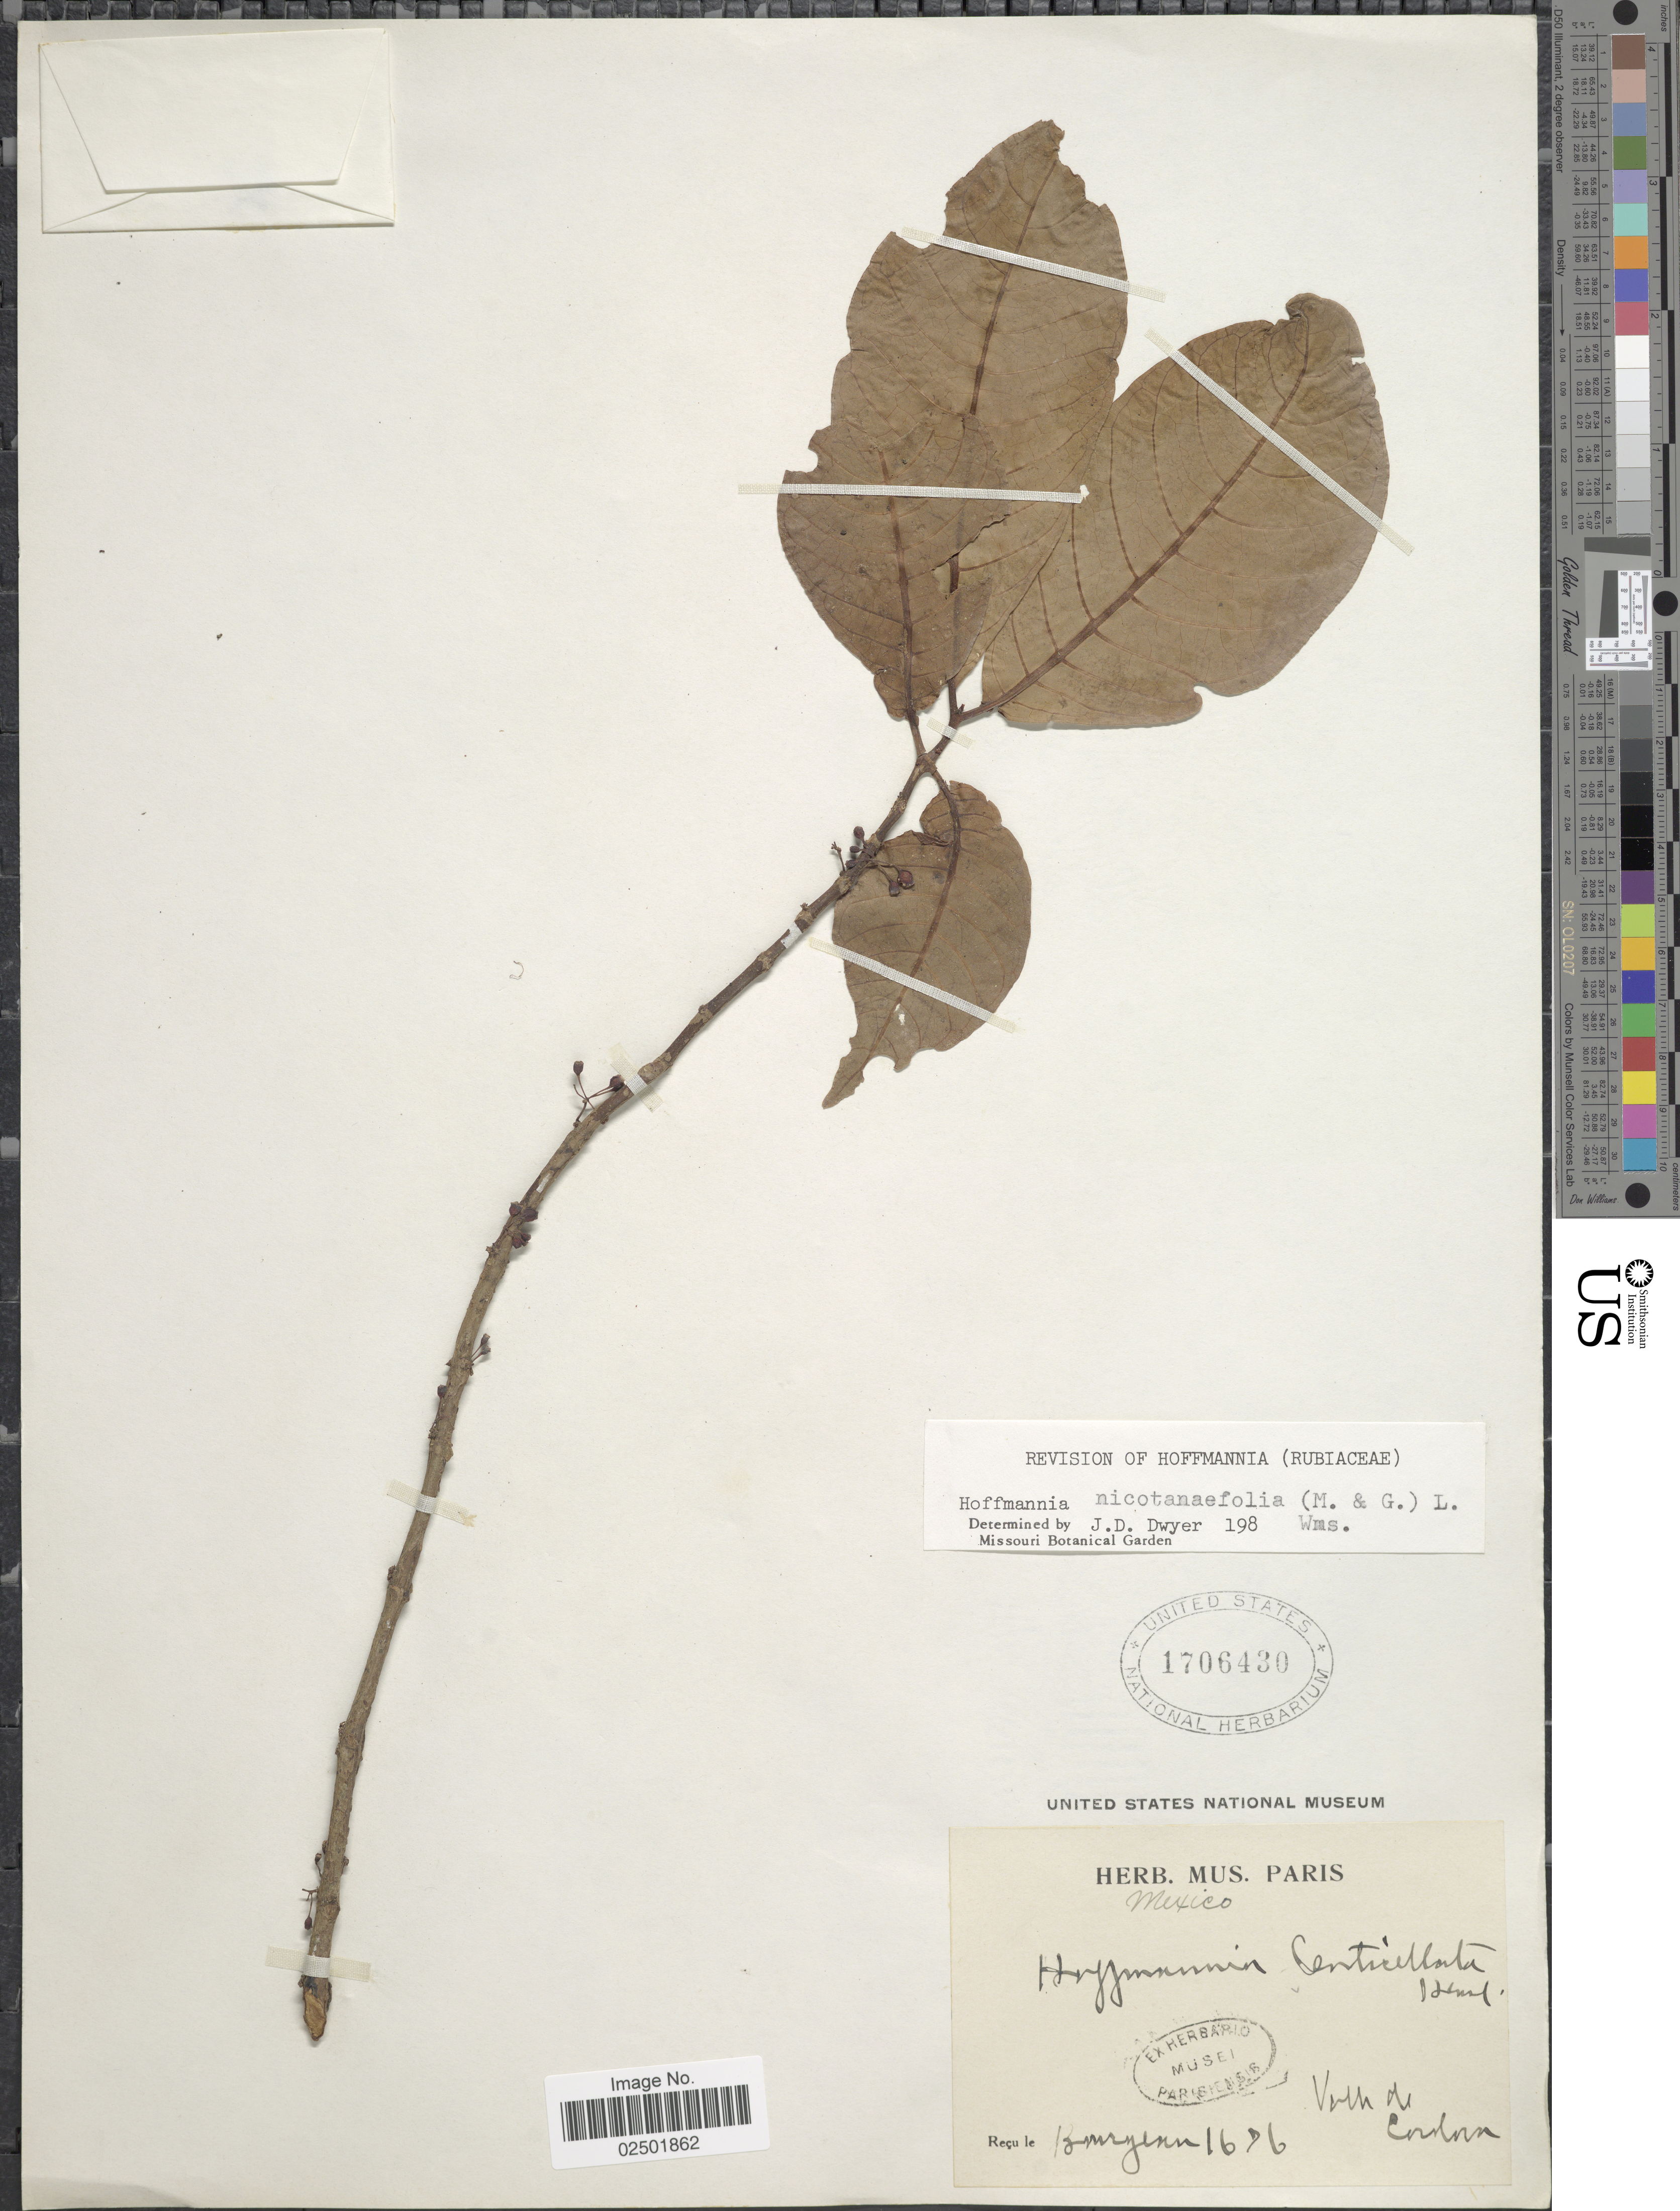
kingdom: Plantae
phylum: Tracheophyta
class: Magnoliopsida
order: Gentianales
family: Rubiaceae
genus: Hoffmannia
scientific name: Hoffmannia nicotianifolia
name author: (M. Martens & Galeoti) L.O. Williams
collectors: -. Bourgeau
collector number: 1676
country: Mexico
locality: Valle de Cordova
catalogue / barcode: US 1706430